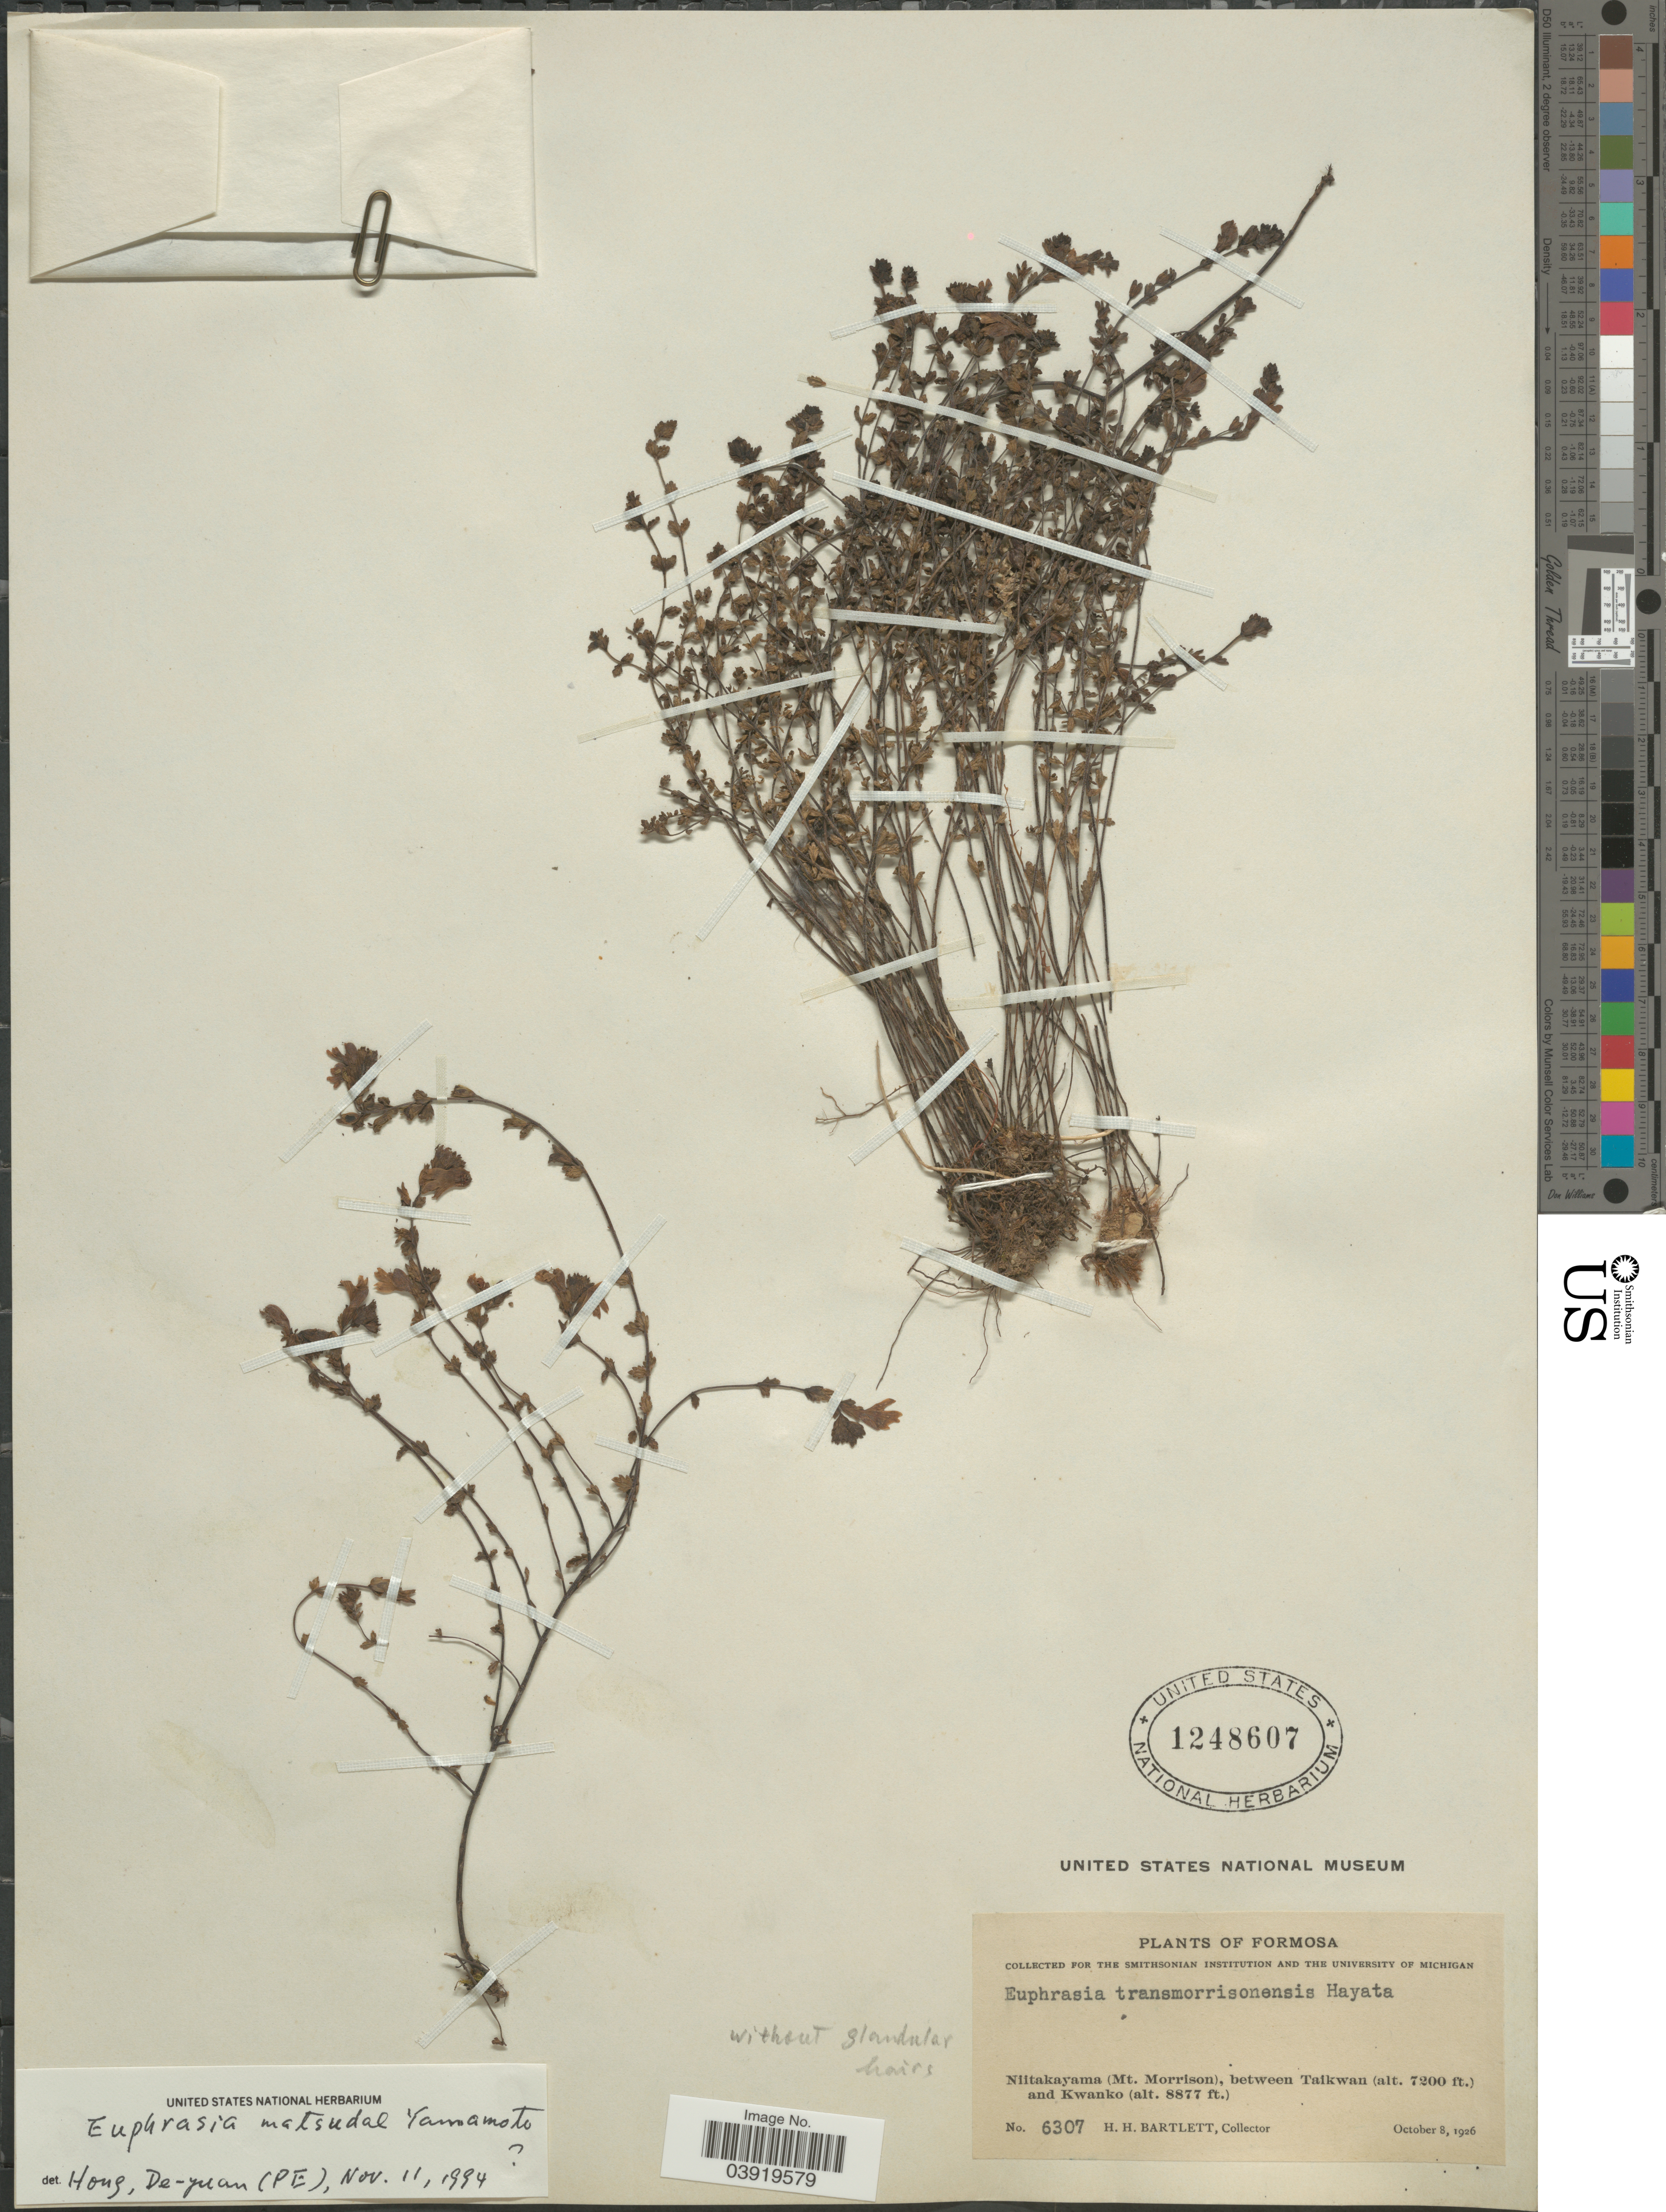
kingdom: Plantae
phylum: Tracheophyta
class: Magnoliopsida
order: Lamiales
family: Orobanchaceae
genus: Euphrasia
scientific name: Euphrasia matsudae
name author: Yamam.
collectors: H. H. Bartlett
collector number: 6307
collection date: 1926-10-08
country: Taiwan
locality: Formosa. Niitakayama (Mt. Morrison), between Taikwan and Kwanko.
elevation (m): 2195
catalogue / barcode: US 1248607